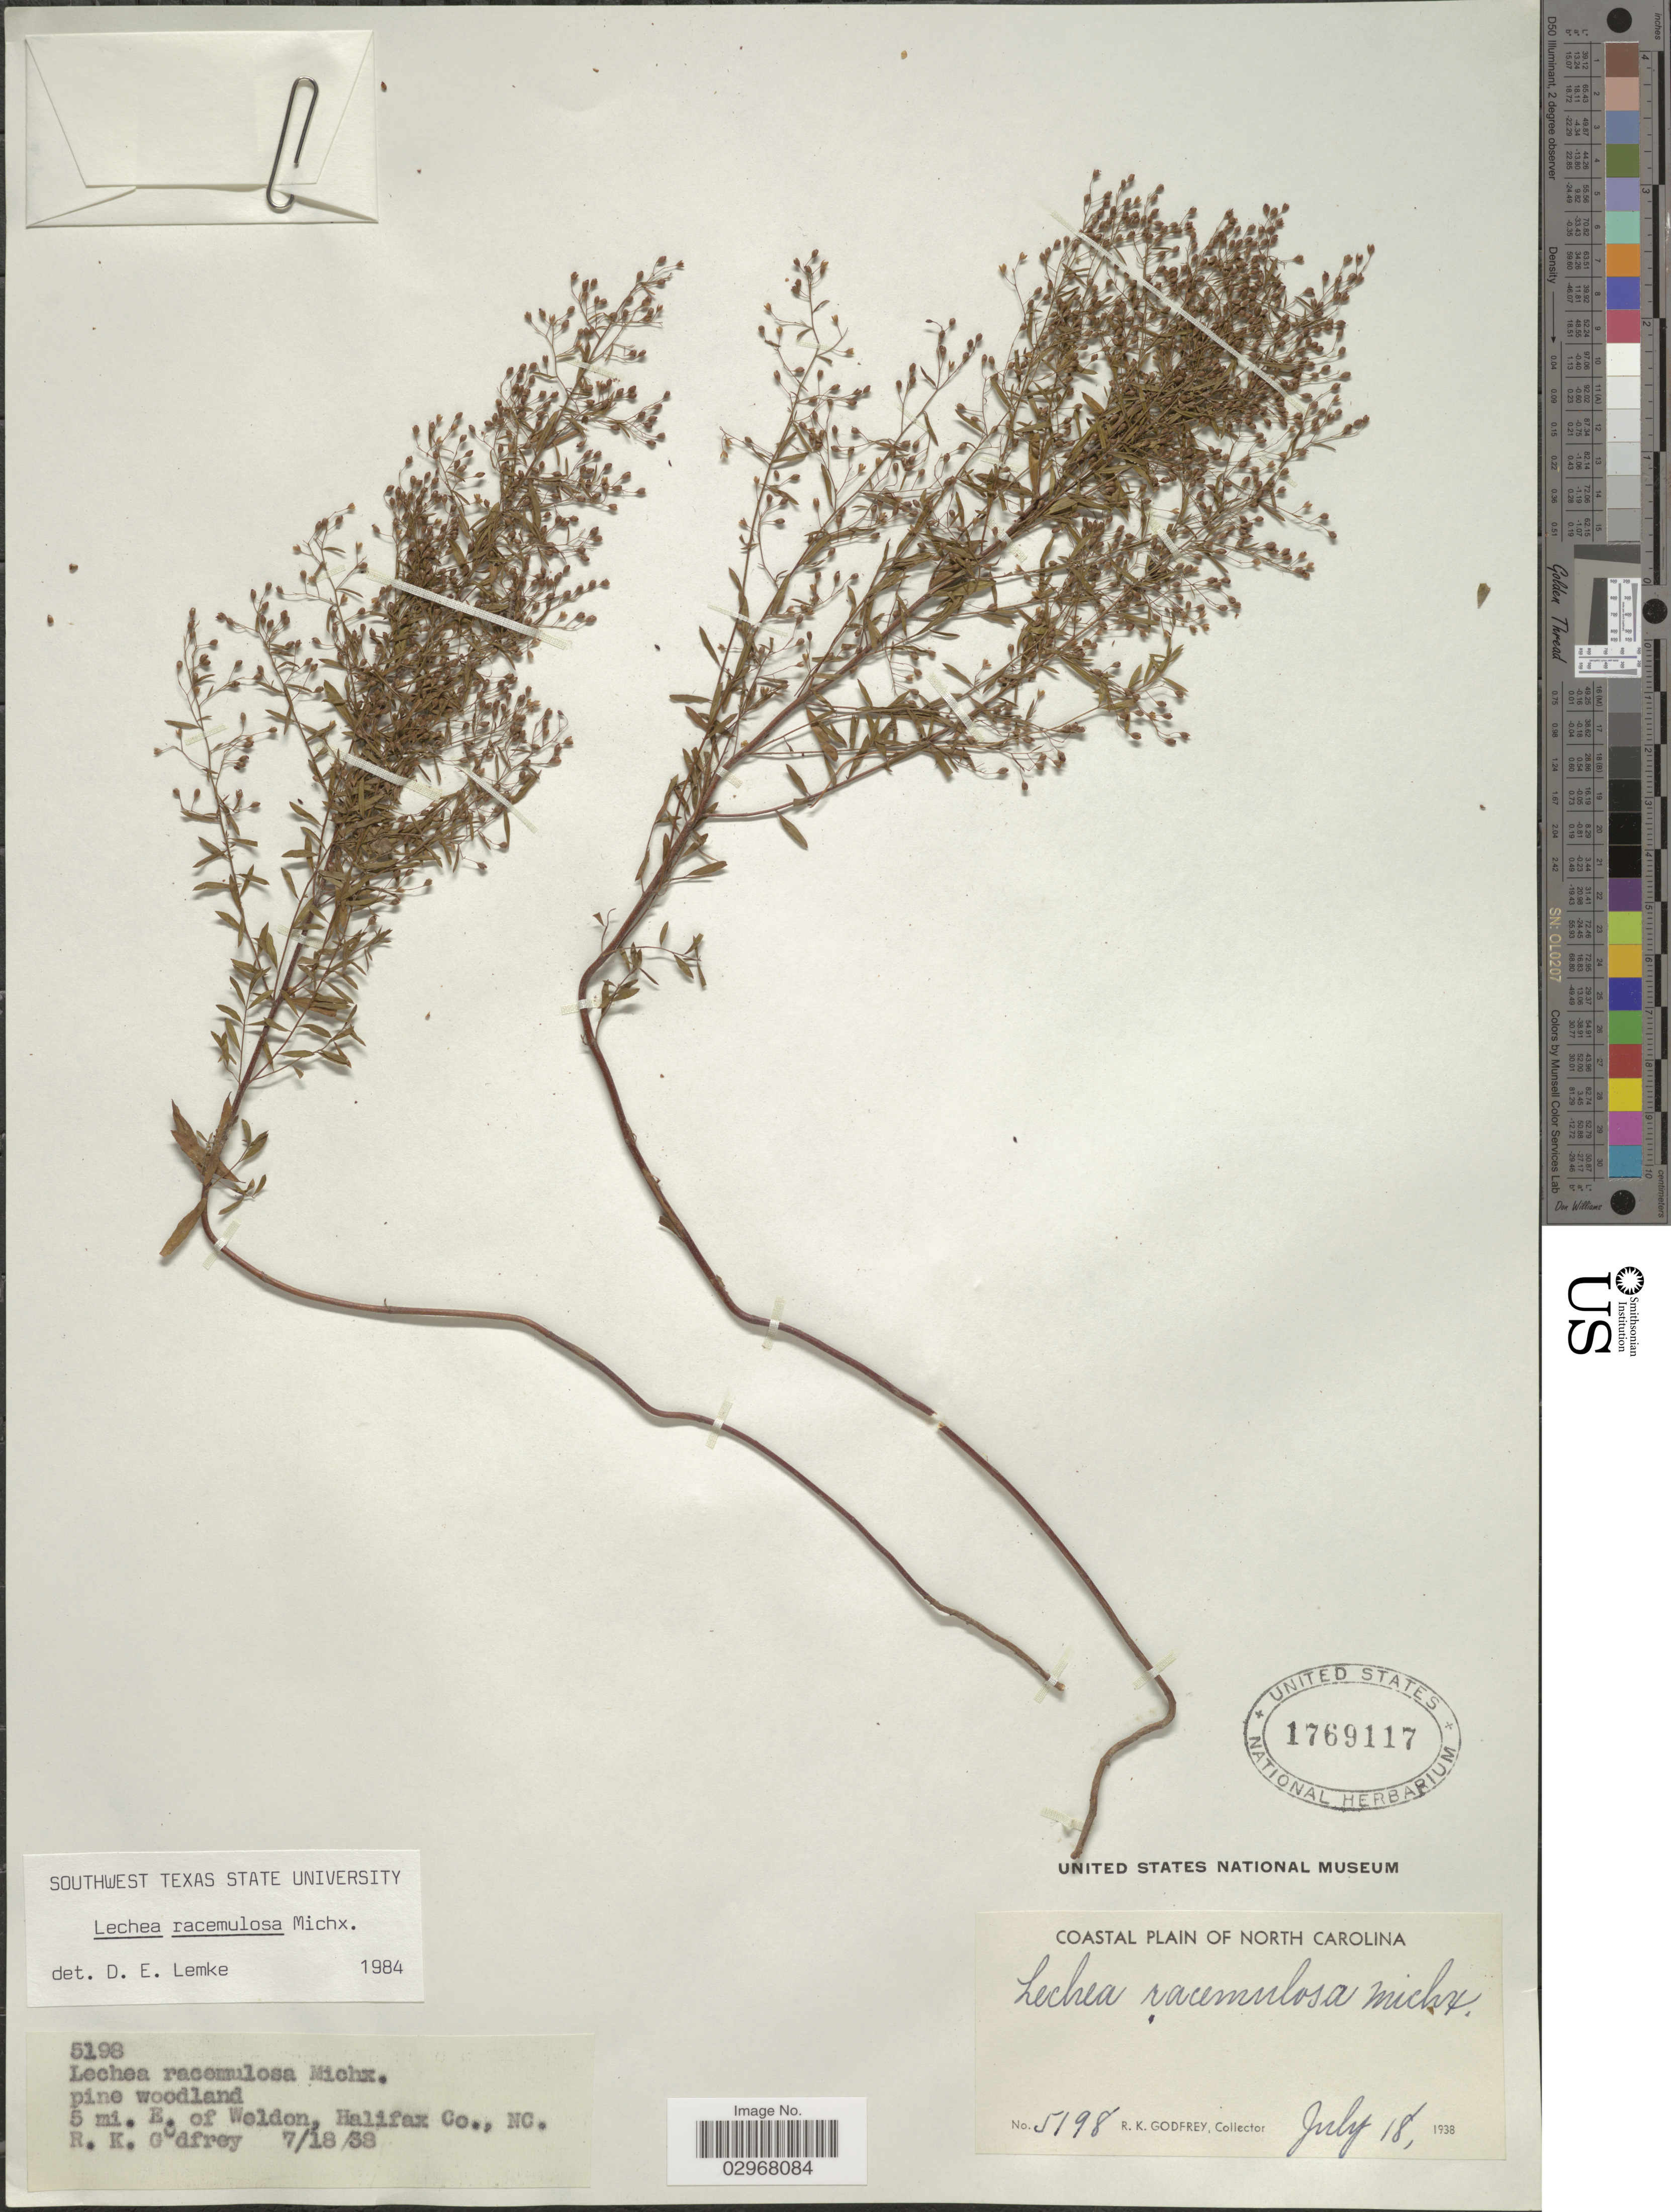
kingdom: Plantae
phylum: Tracheophyta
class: Magnoliopsida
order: Malvales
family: Cistaceae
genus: Lechea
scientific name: Lechea racemulosa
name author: Michx.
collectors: R. K. Godfrey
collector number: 5198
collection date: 1938-07-18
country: United States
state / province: North Carolina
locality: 5 mi. E. of Woldon, Halifax Co. Coastal Plain of North Carolina.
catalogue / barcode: US 1769117